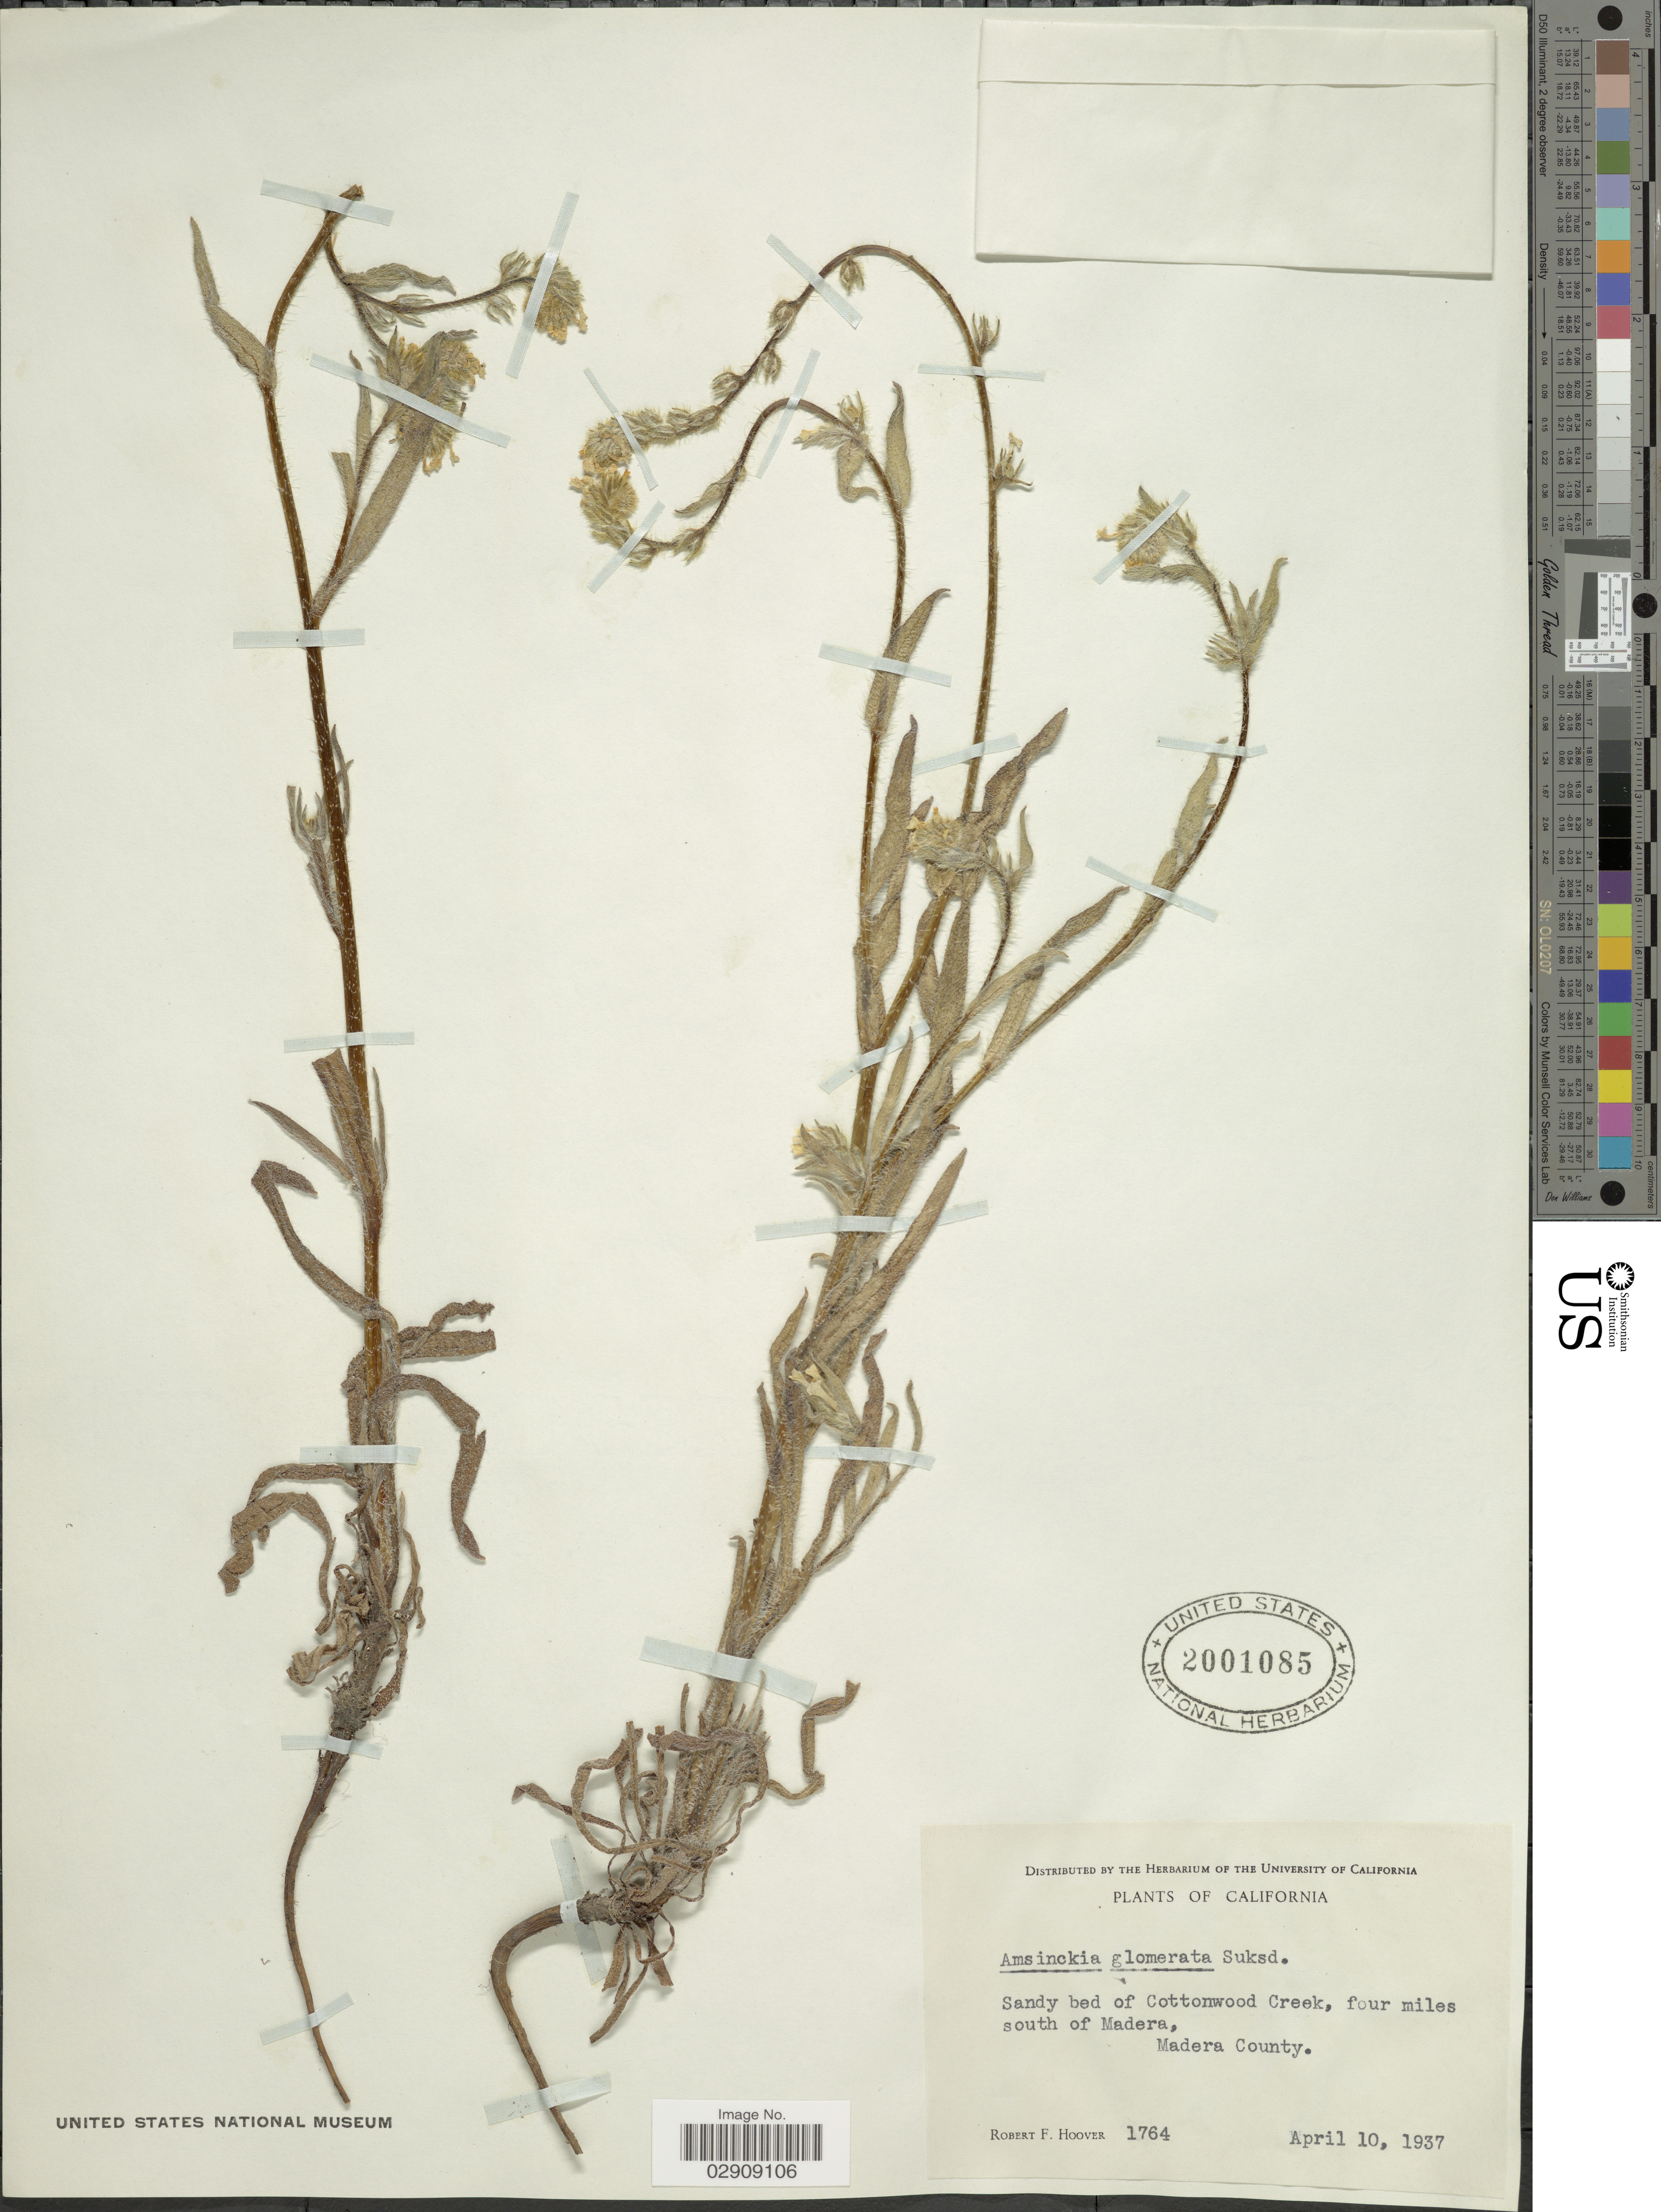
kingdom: Plantae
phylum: Tracheophyta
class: Magnoliopsida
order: Boraginales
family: Boraginaceae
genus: Amsinckia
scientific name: Amsinckia lycopsoides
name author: Lehm.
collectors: R. F. Hoover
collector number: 1764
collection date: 1937-04-10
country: United States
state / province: California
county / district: Madera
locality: Sandy bed of Cottonwood Creek, four miles south of Madera, Madera County.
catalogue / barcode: US 2001085